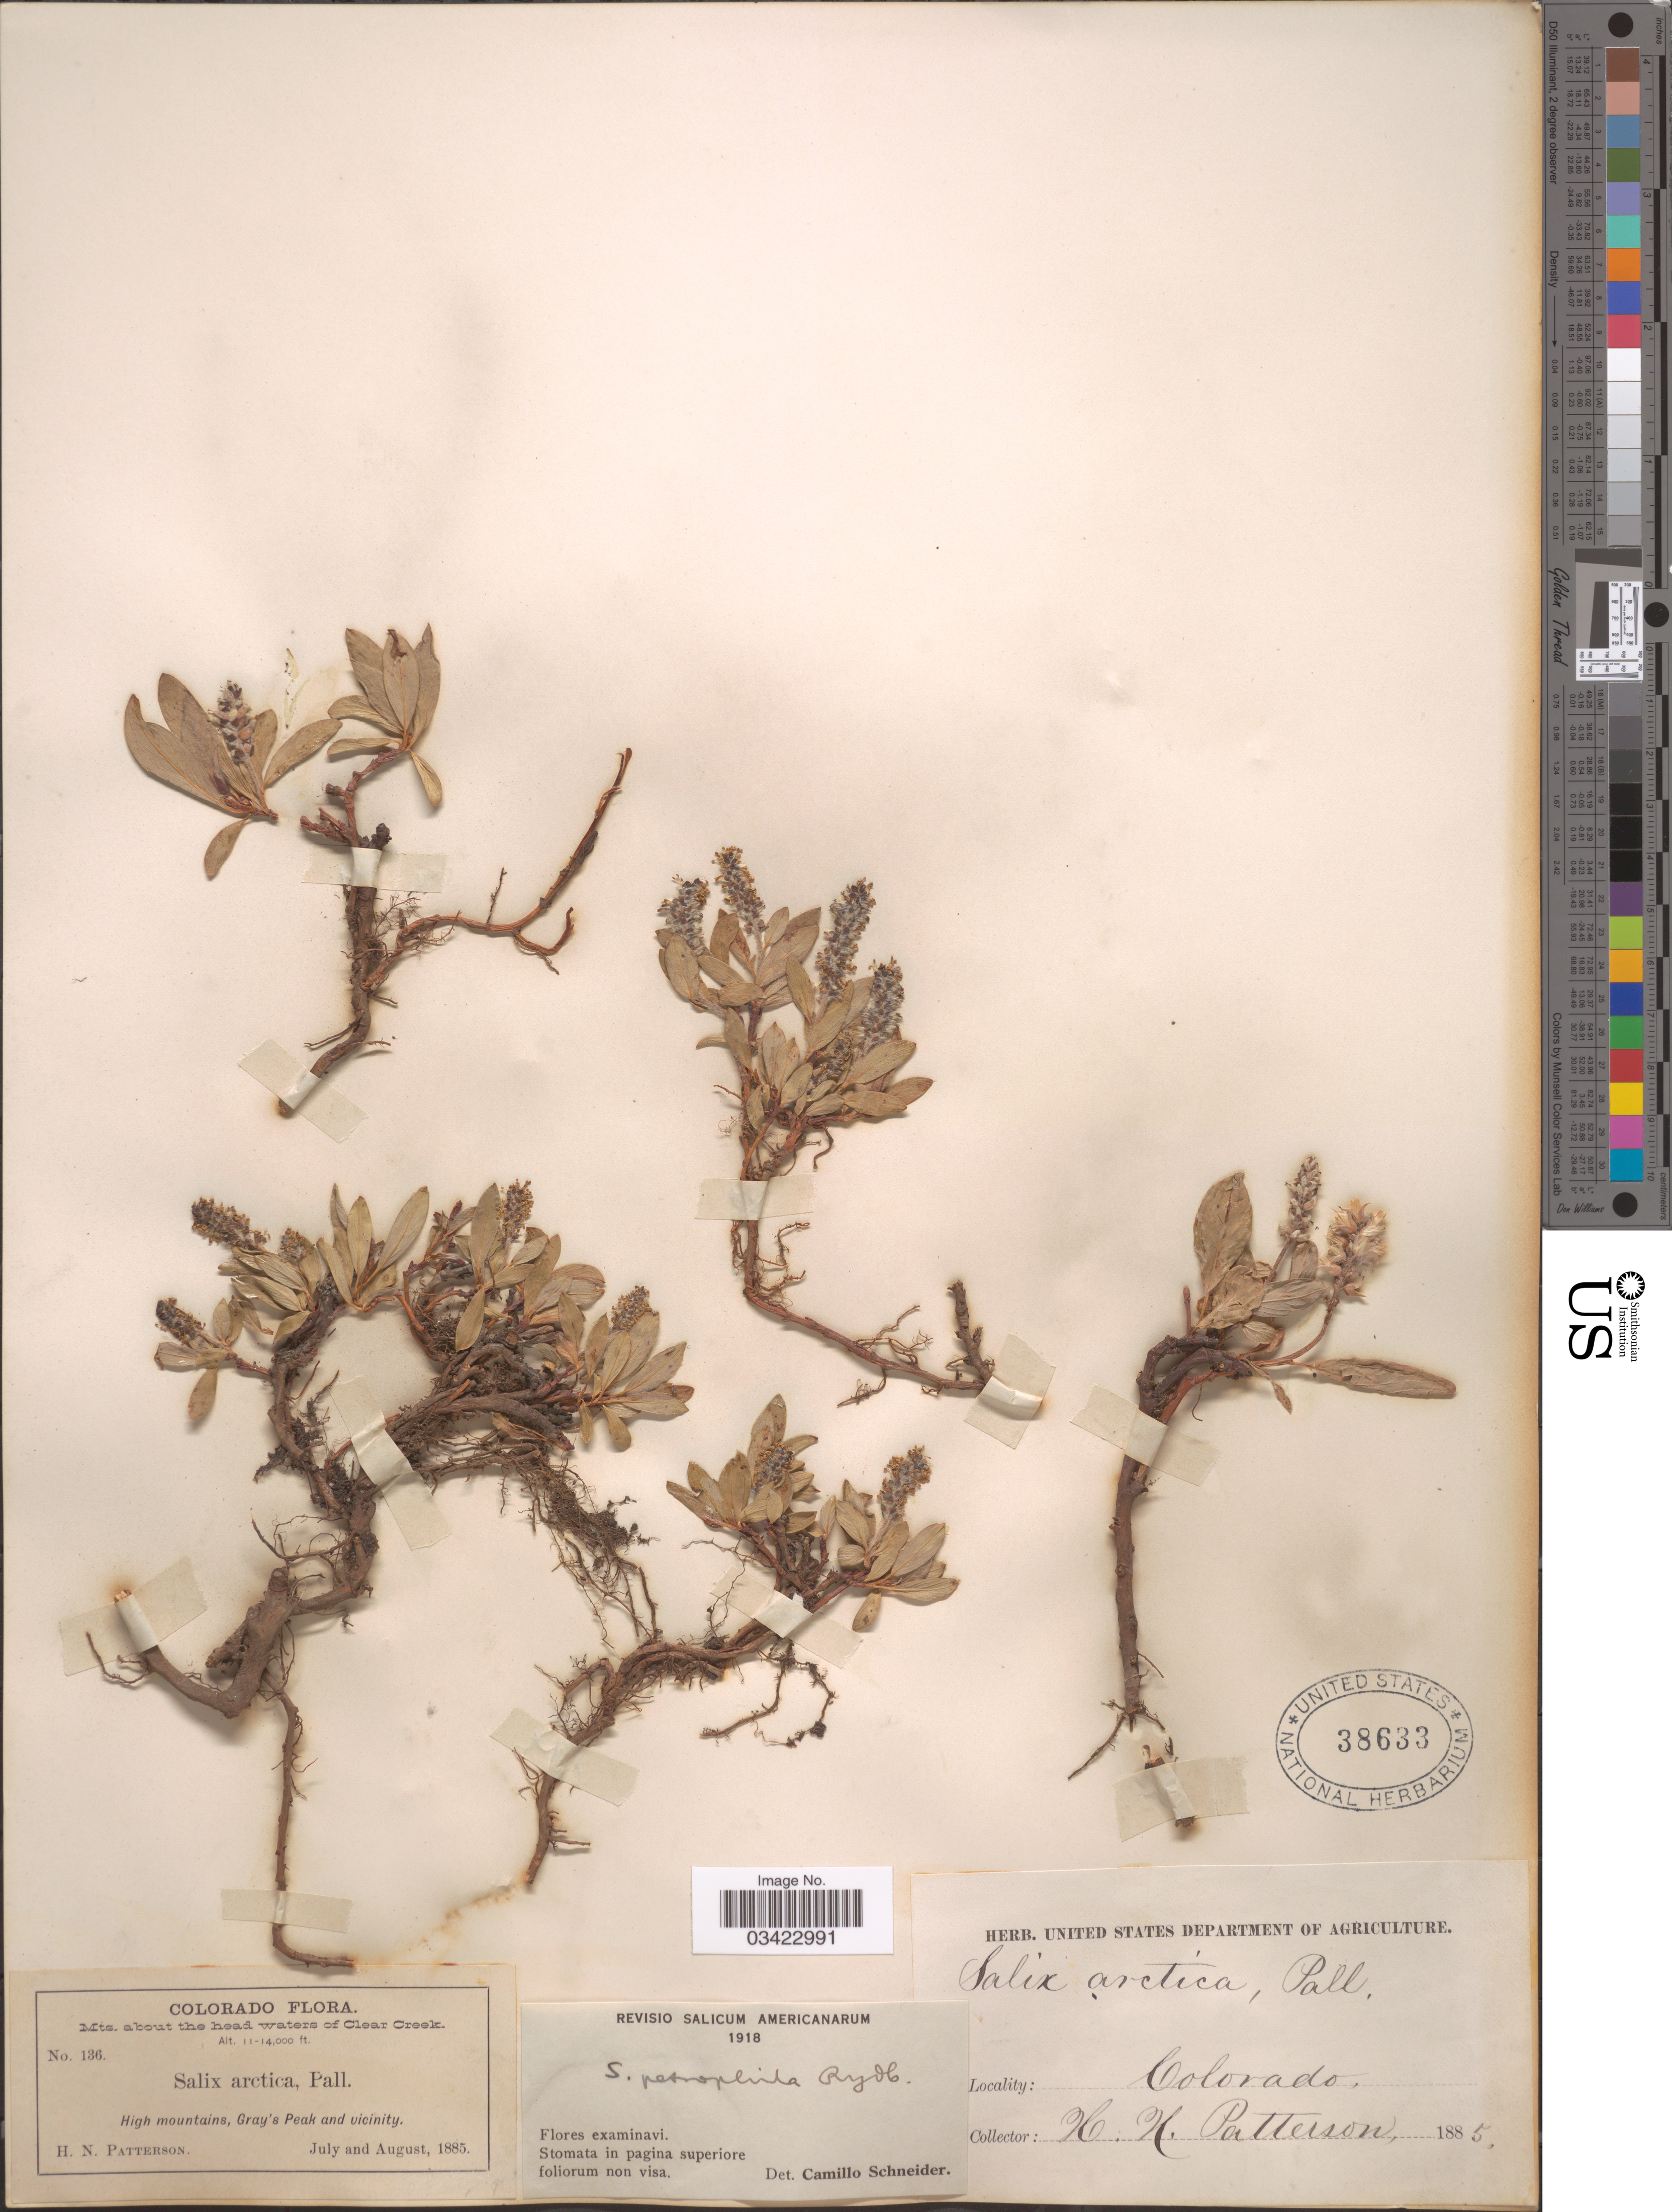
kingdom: Plantae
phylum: Tracheophyta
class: Magnoliopsida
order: Malpighiales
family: Salicaceae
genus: Salix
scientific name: Salix anglorum var. antiplasta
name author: C.K. Schneid.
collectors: H. N. Patterson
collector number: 136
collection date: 1885-07/1885-08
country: United States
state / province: Colorado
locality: Mts. about the head waters of Clear Creek. High mountains, Gray's Peak and vicinity.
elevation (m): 3353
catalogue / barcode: US 38633